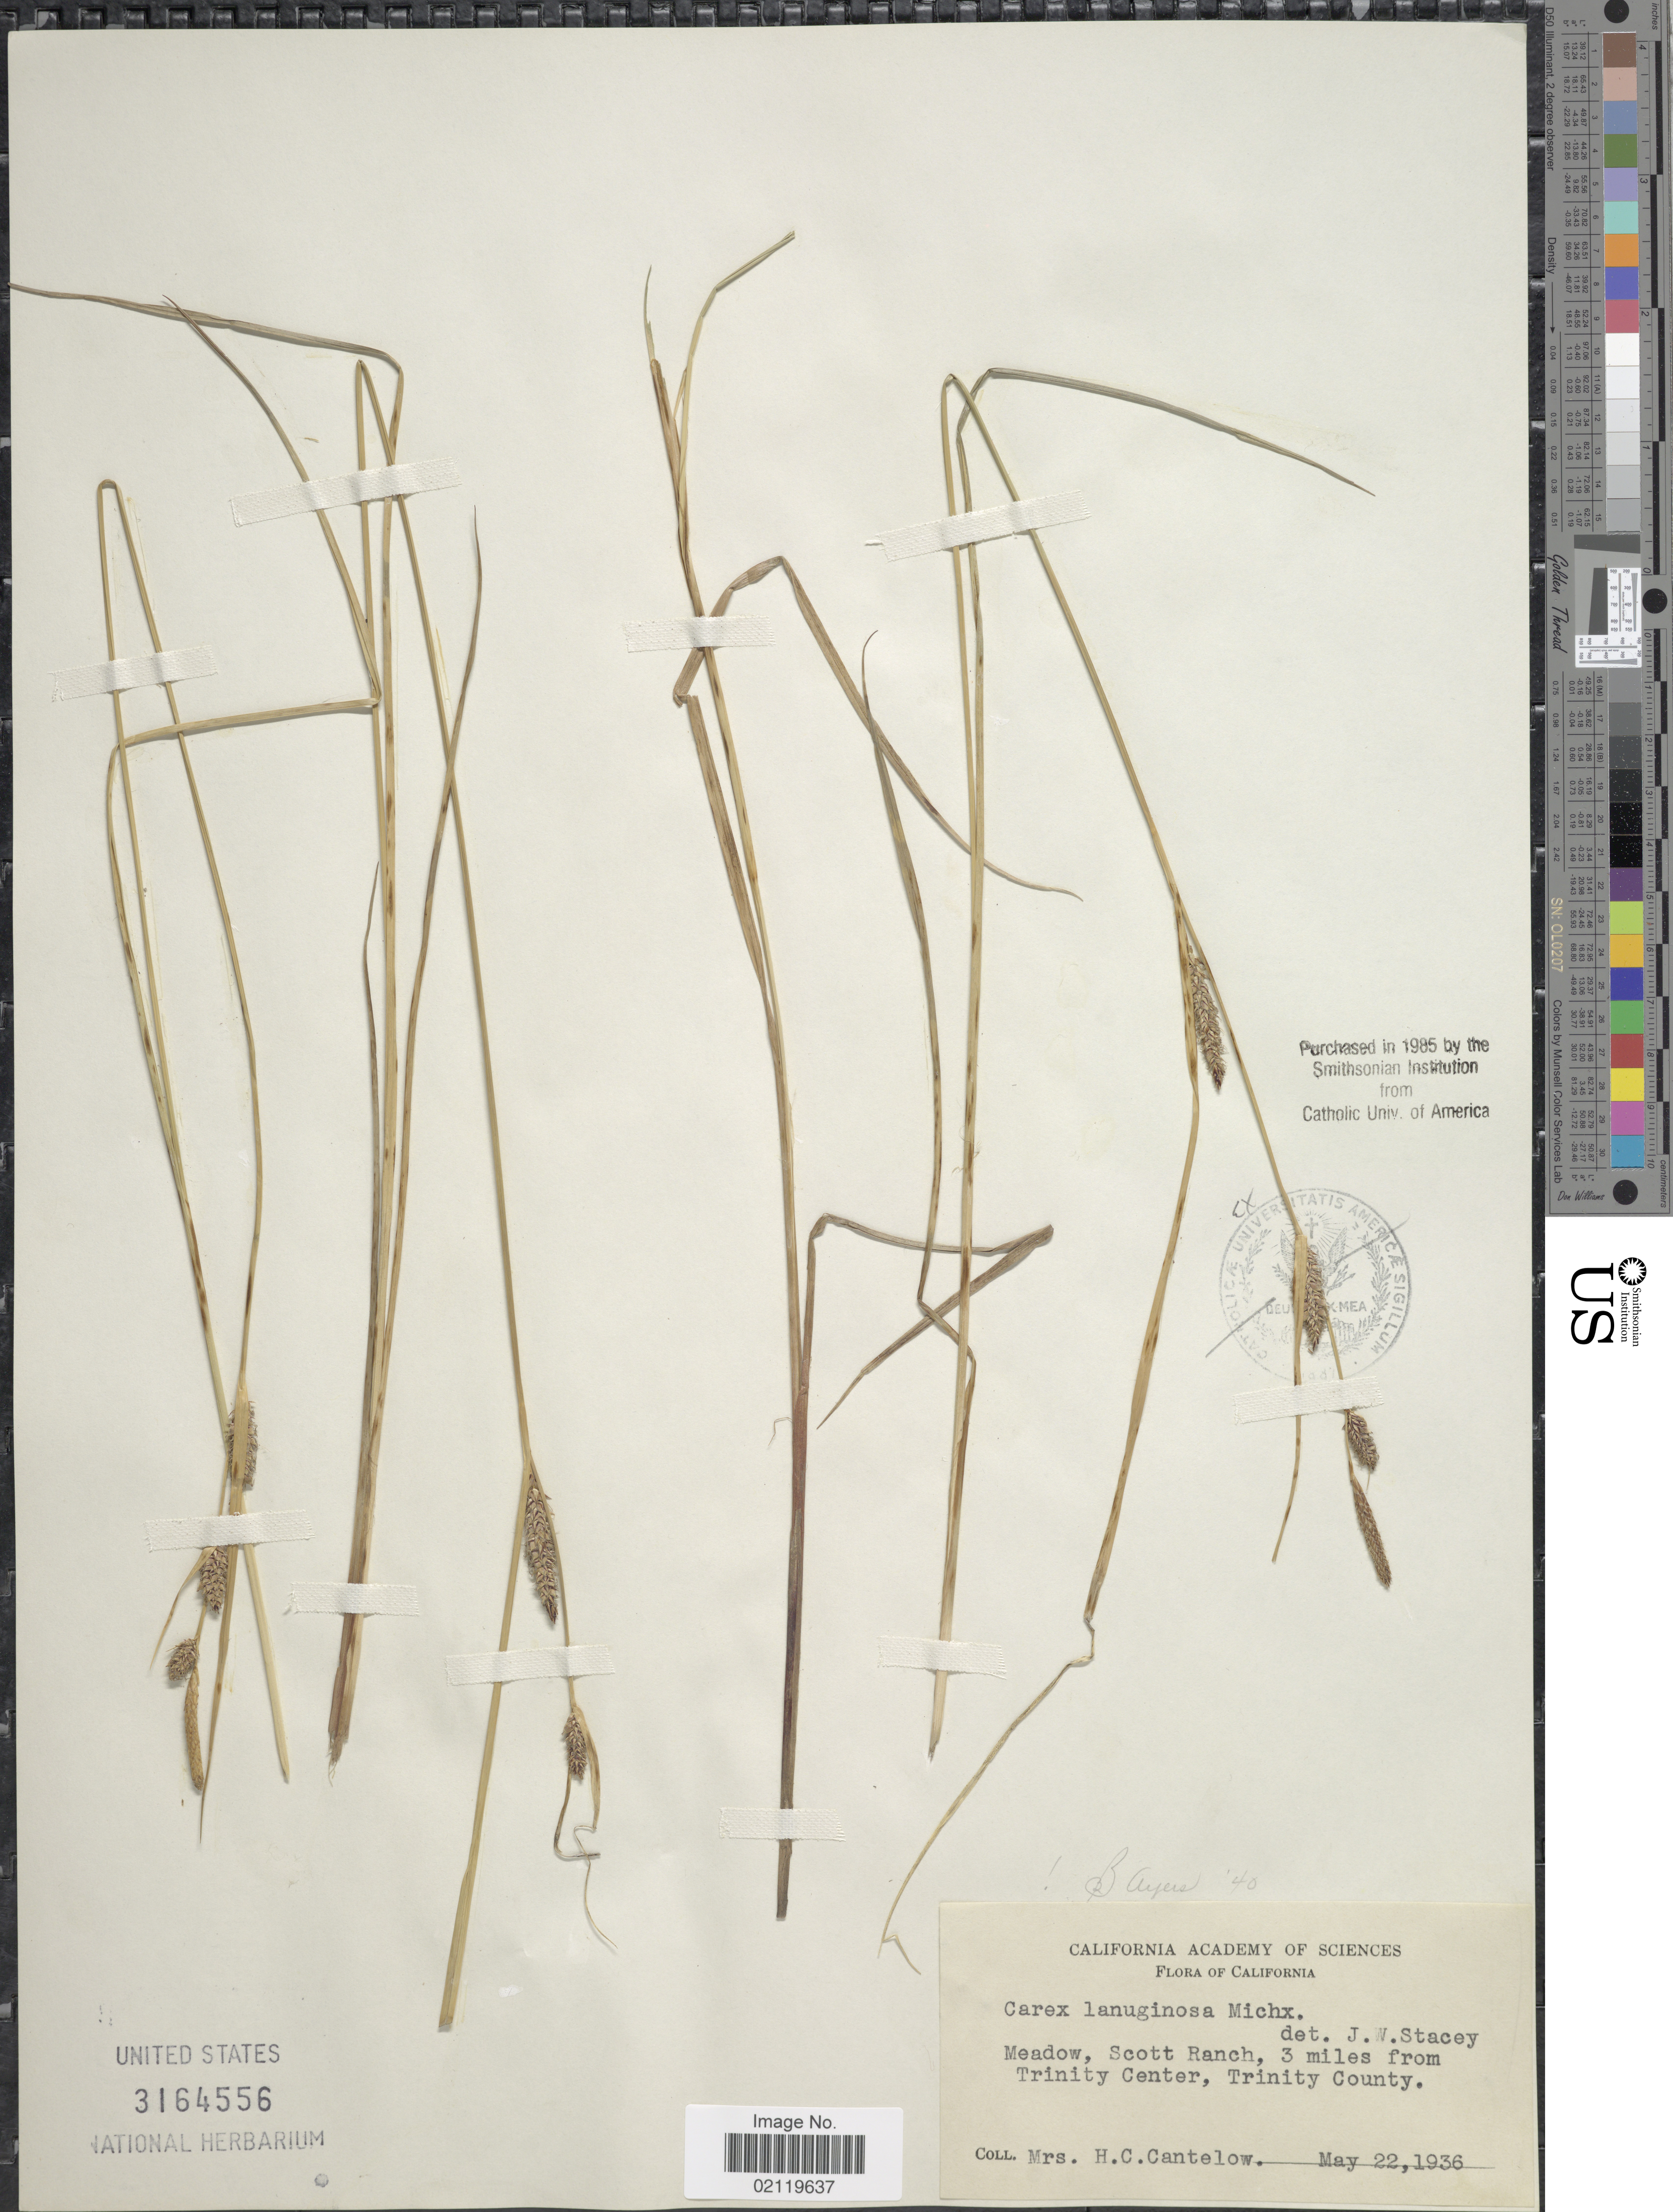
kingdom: Plantae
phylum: Tracheophyta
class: Liliopsida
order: Poales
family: Cyperaceae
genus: Carex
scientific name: Carex pellita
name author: Muhl. ex Willd.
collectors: H. Cantelow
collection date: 1936-05-22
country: United States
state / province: California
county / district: Trinity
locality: Meadow, Scott Ranch, 3 miles from Trinity Center, Trinity County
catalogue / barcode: US 3164556